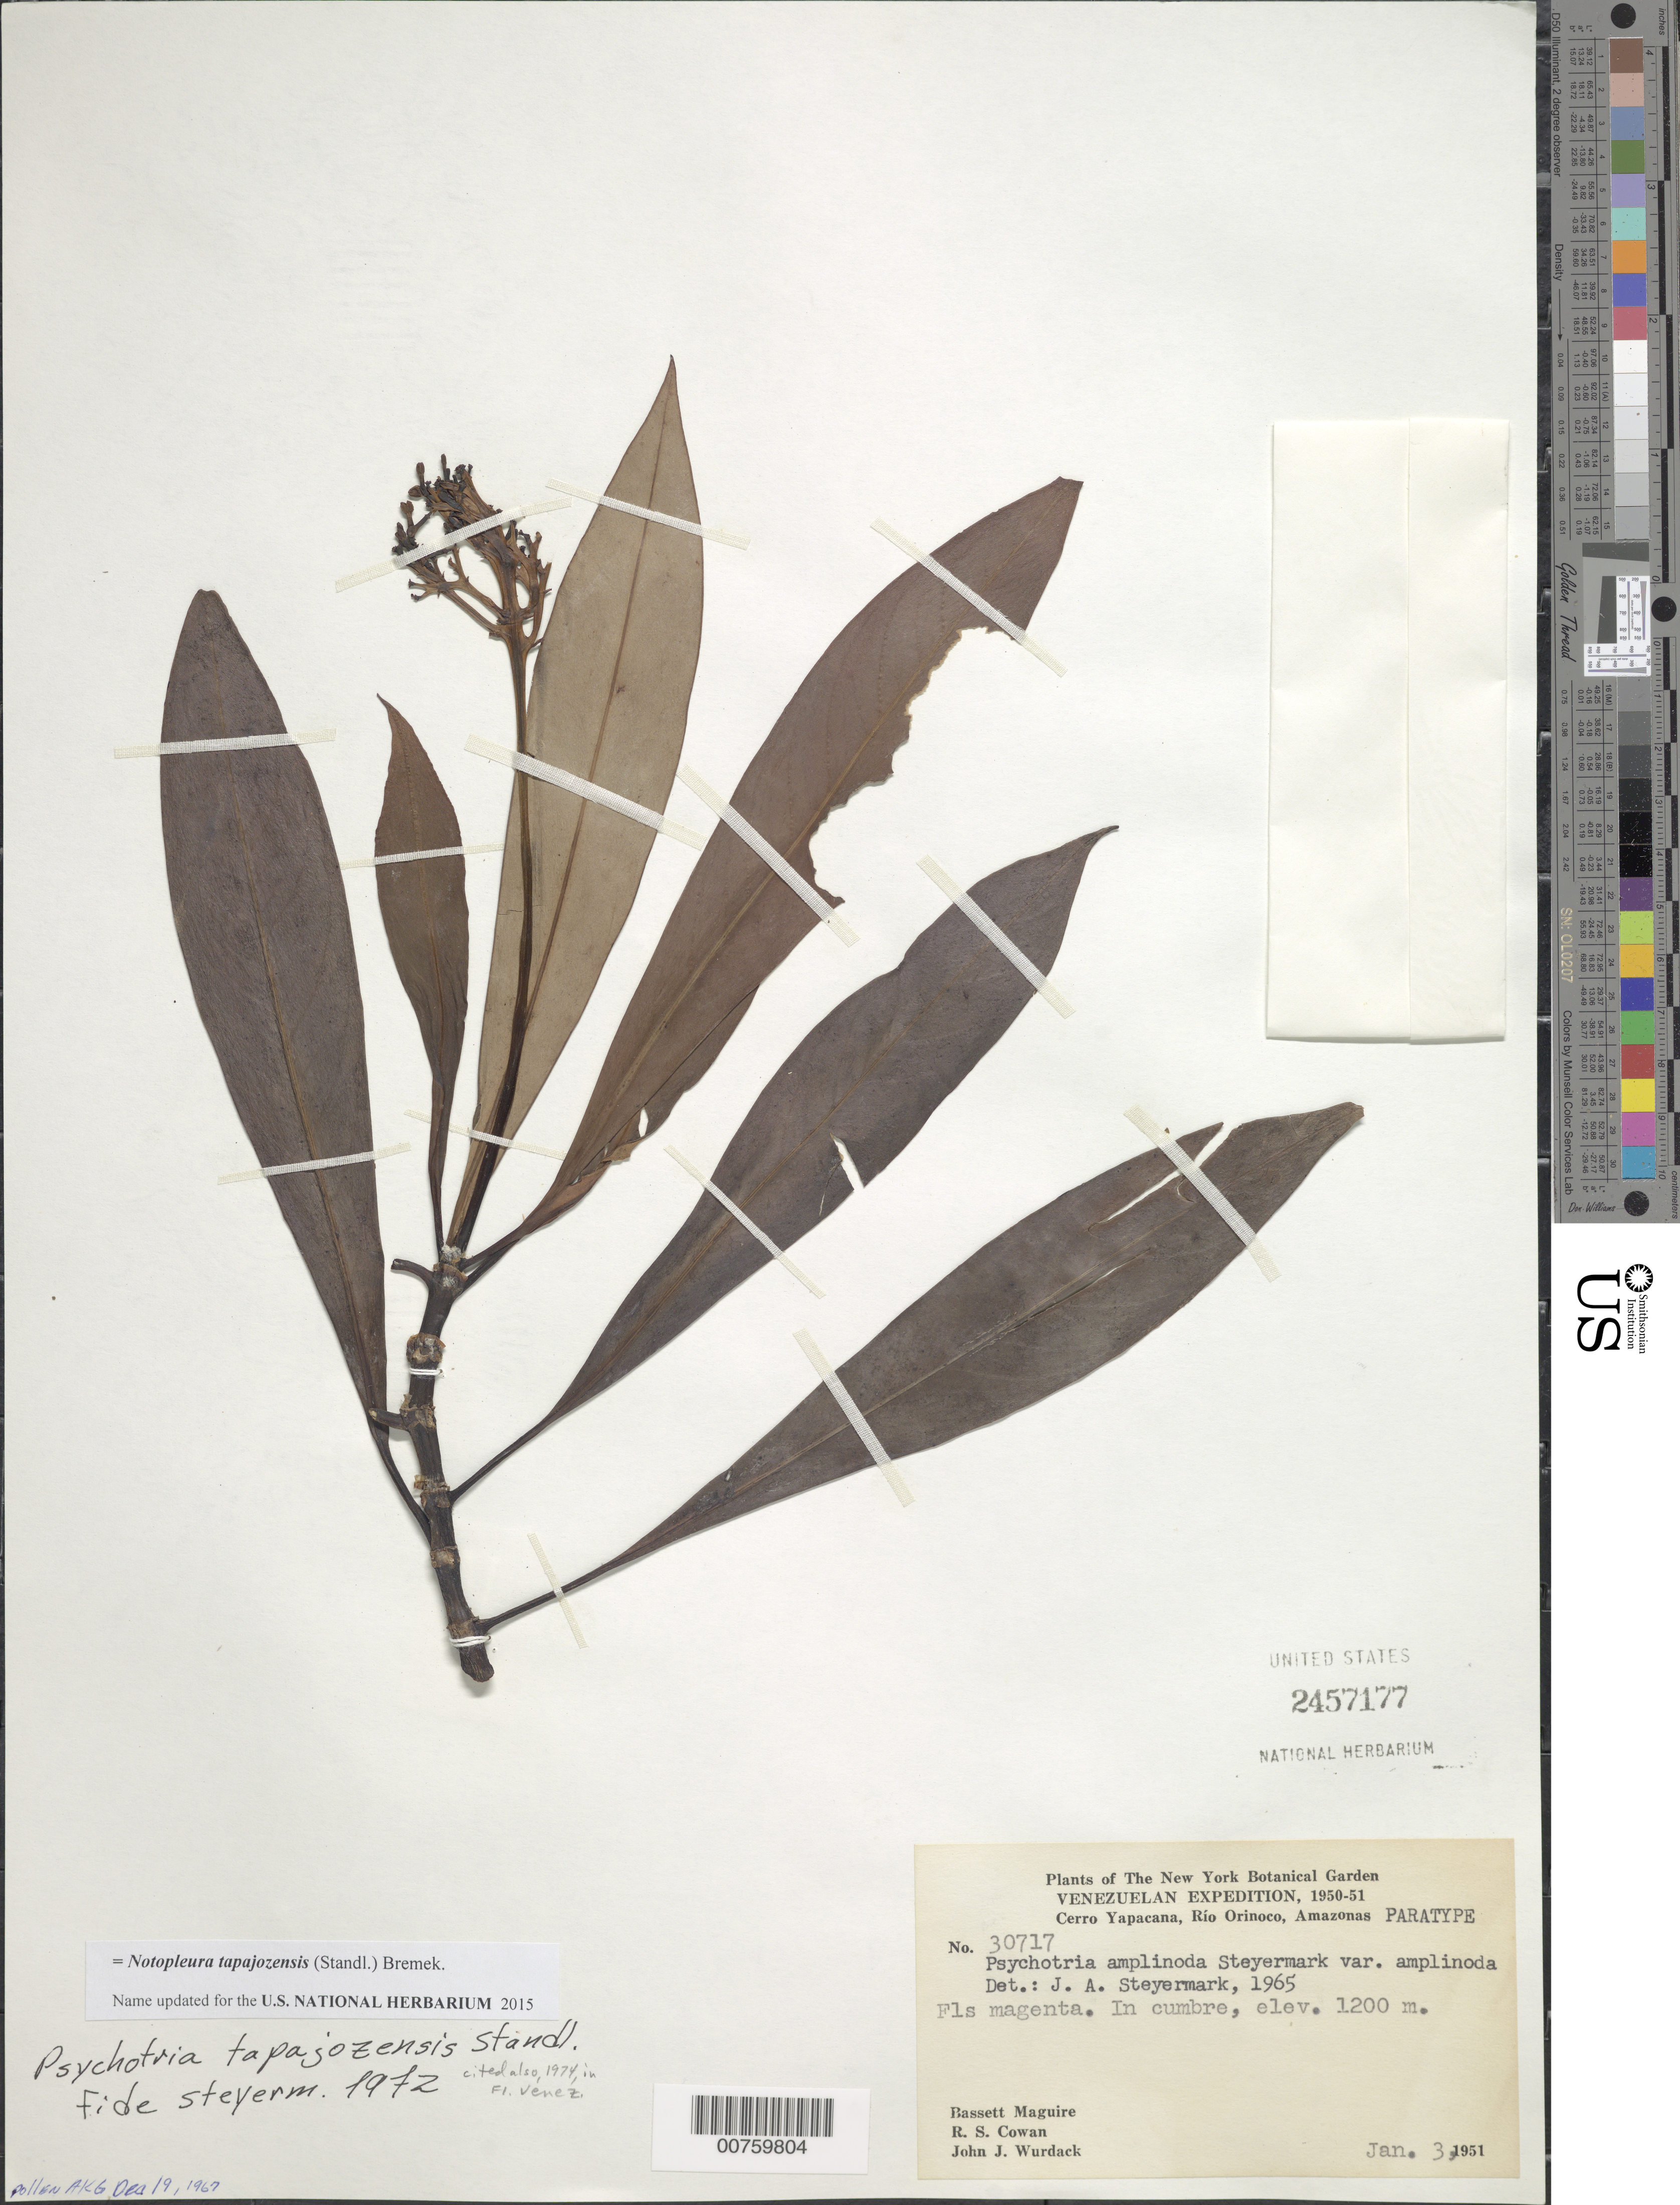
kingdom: Plantae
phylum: Tracheophyta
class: Magnoliopsida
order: Gentianales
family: Rubiaceae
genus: Psychotria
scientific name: Psychotria tapajozensis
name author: Standl.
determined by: Steyermark, Julian A., (VEN)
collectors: B. Maguire, R. S. Cowan & J. J. Wurdack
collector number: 30717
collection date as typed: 3-Jan-51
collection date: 1951-01-03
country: Venezuela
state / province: Amazonas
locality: Cerro Yapacána, Río Orinoco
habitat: Cumbre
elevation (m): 1200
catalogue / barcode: US 2457177